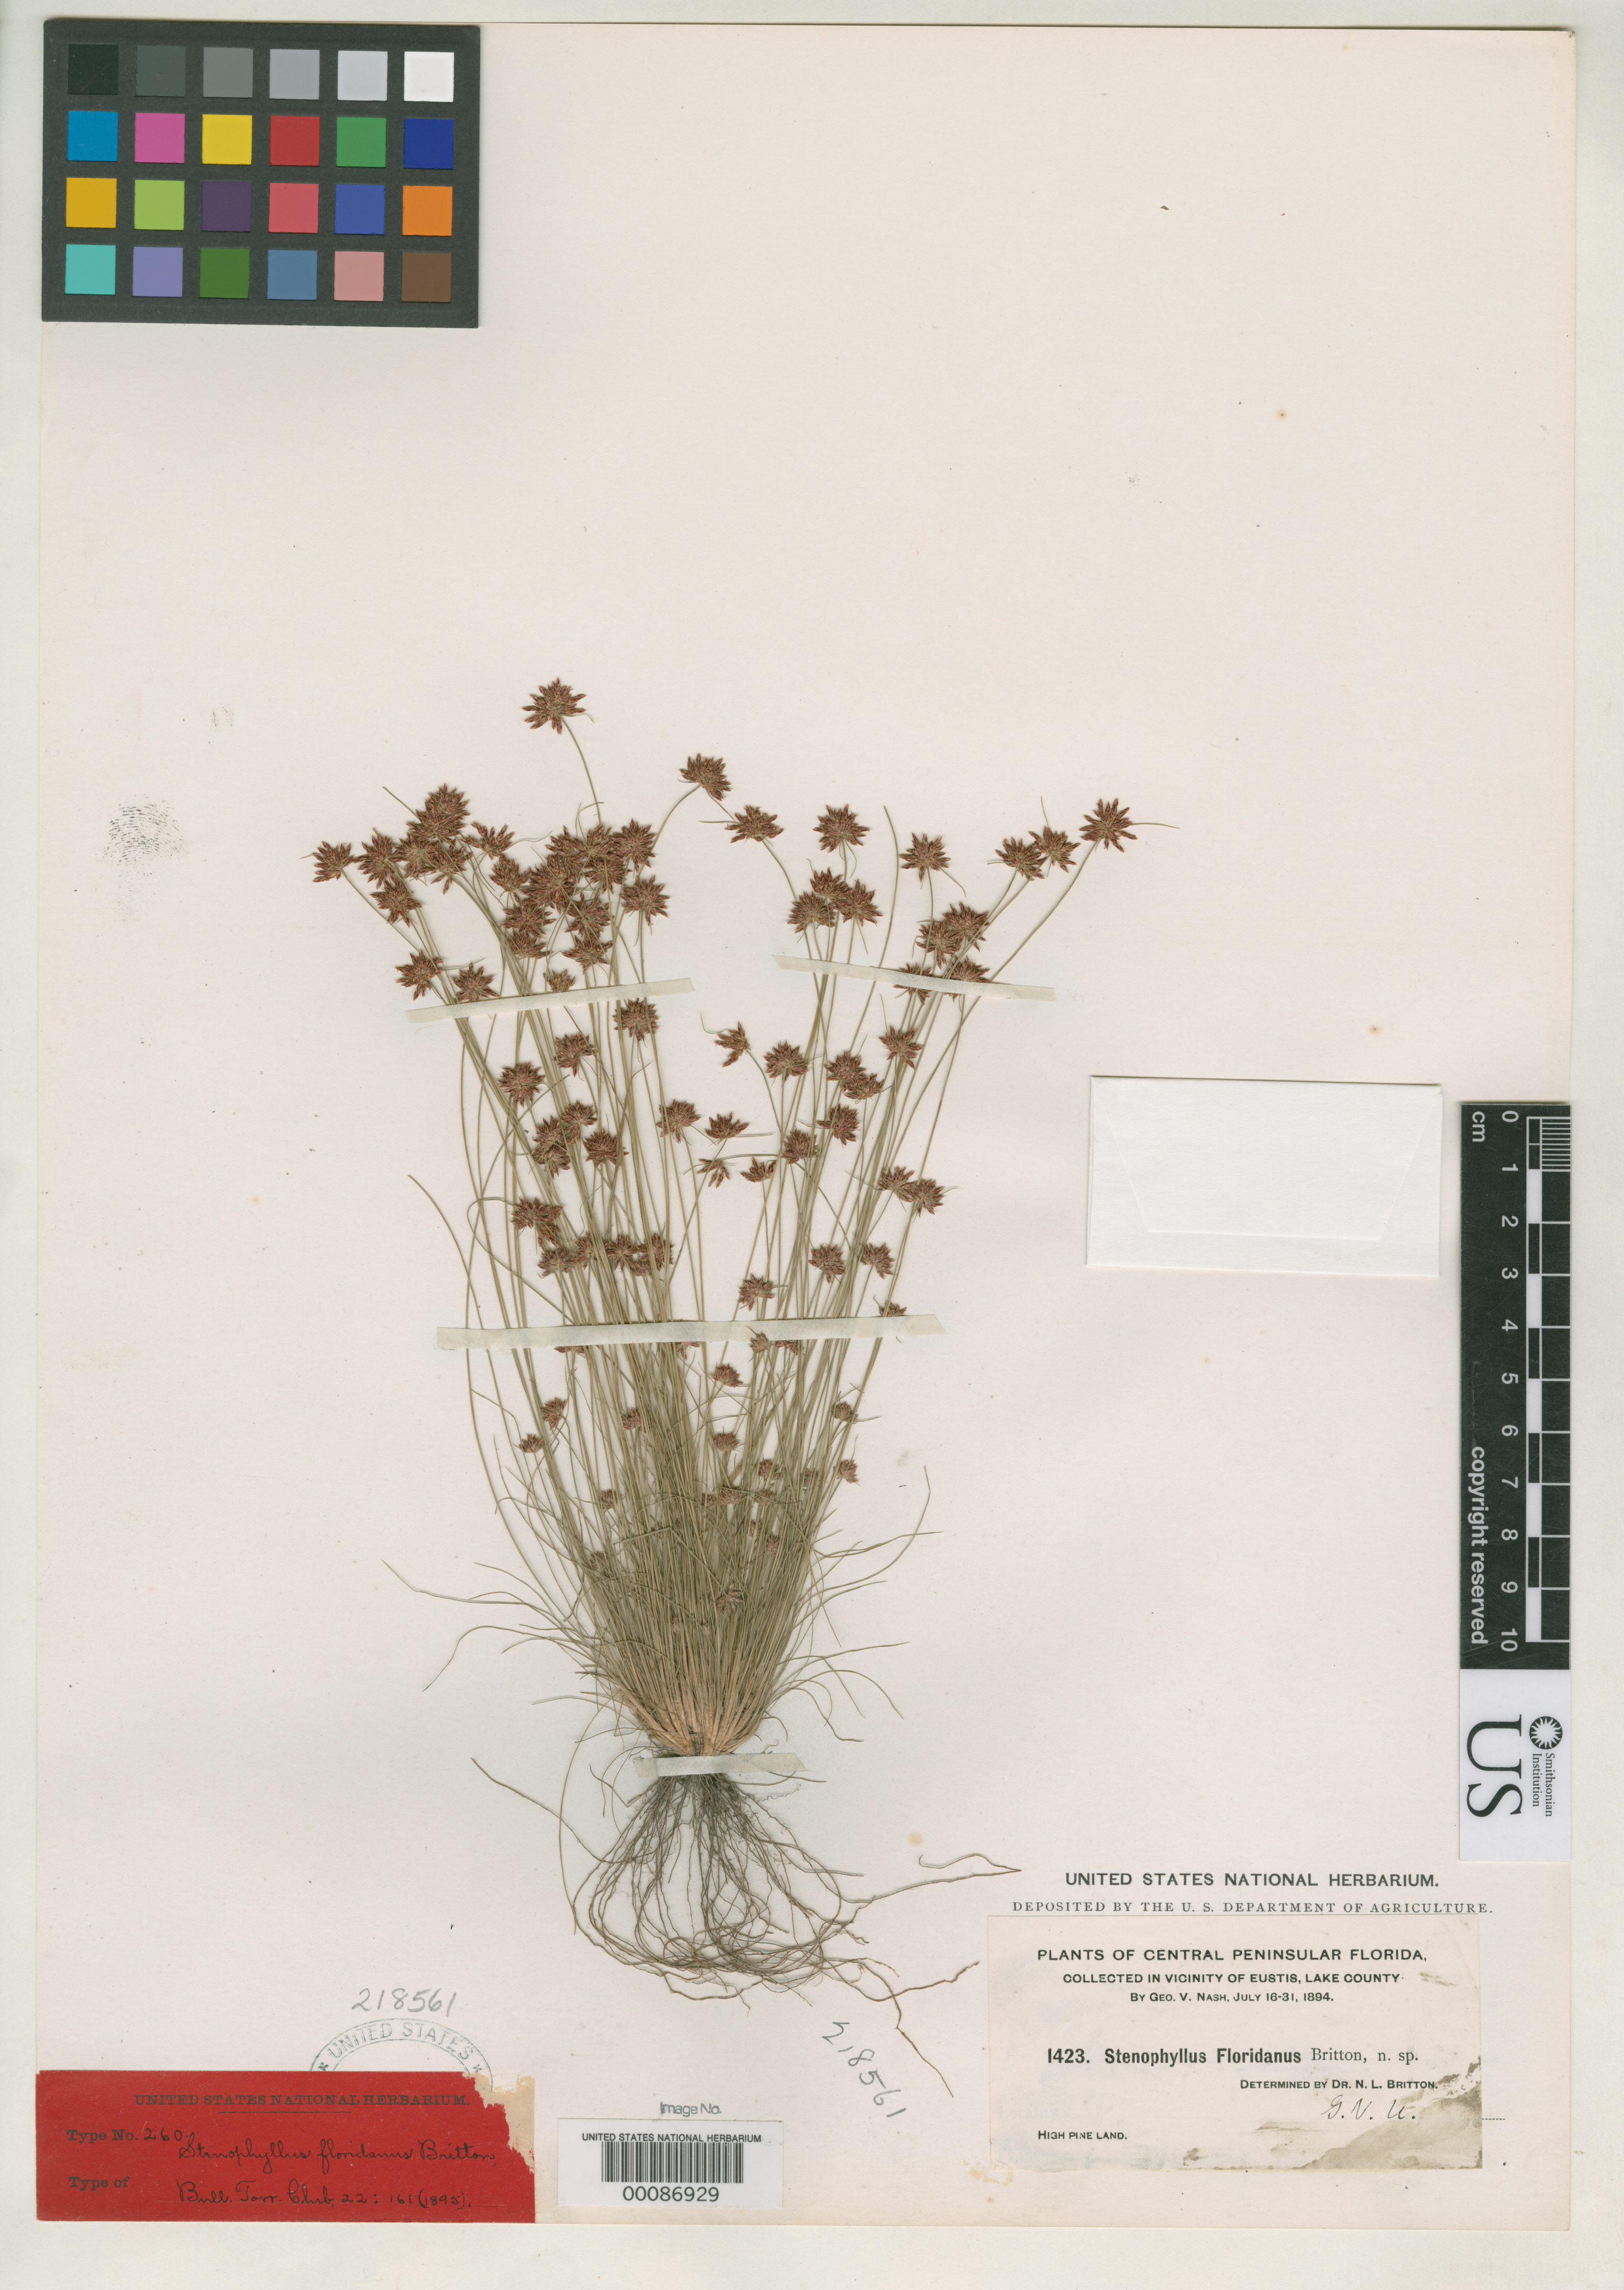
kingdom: Plantae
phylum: Tracheophyta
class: Liliopsida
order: Poales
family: Cyperaceae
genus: Stenophyllus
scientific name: Stenophyllus floridanus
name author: Britton in Nash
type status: Type Collection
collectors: G. V. Nash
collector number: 1423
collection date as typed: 16 Jul 1894 to 31 Jul 1894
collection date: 1894-07-16/1894-07-31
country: United States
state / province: Florida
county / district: Lake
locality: Vicinity of Eustis, Lake County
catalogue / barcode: US 218561